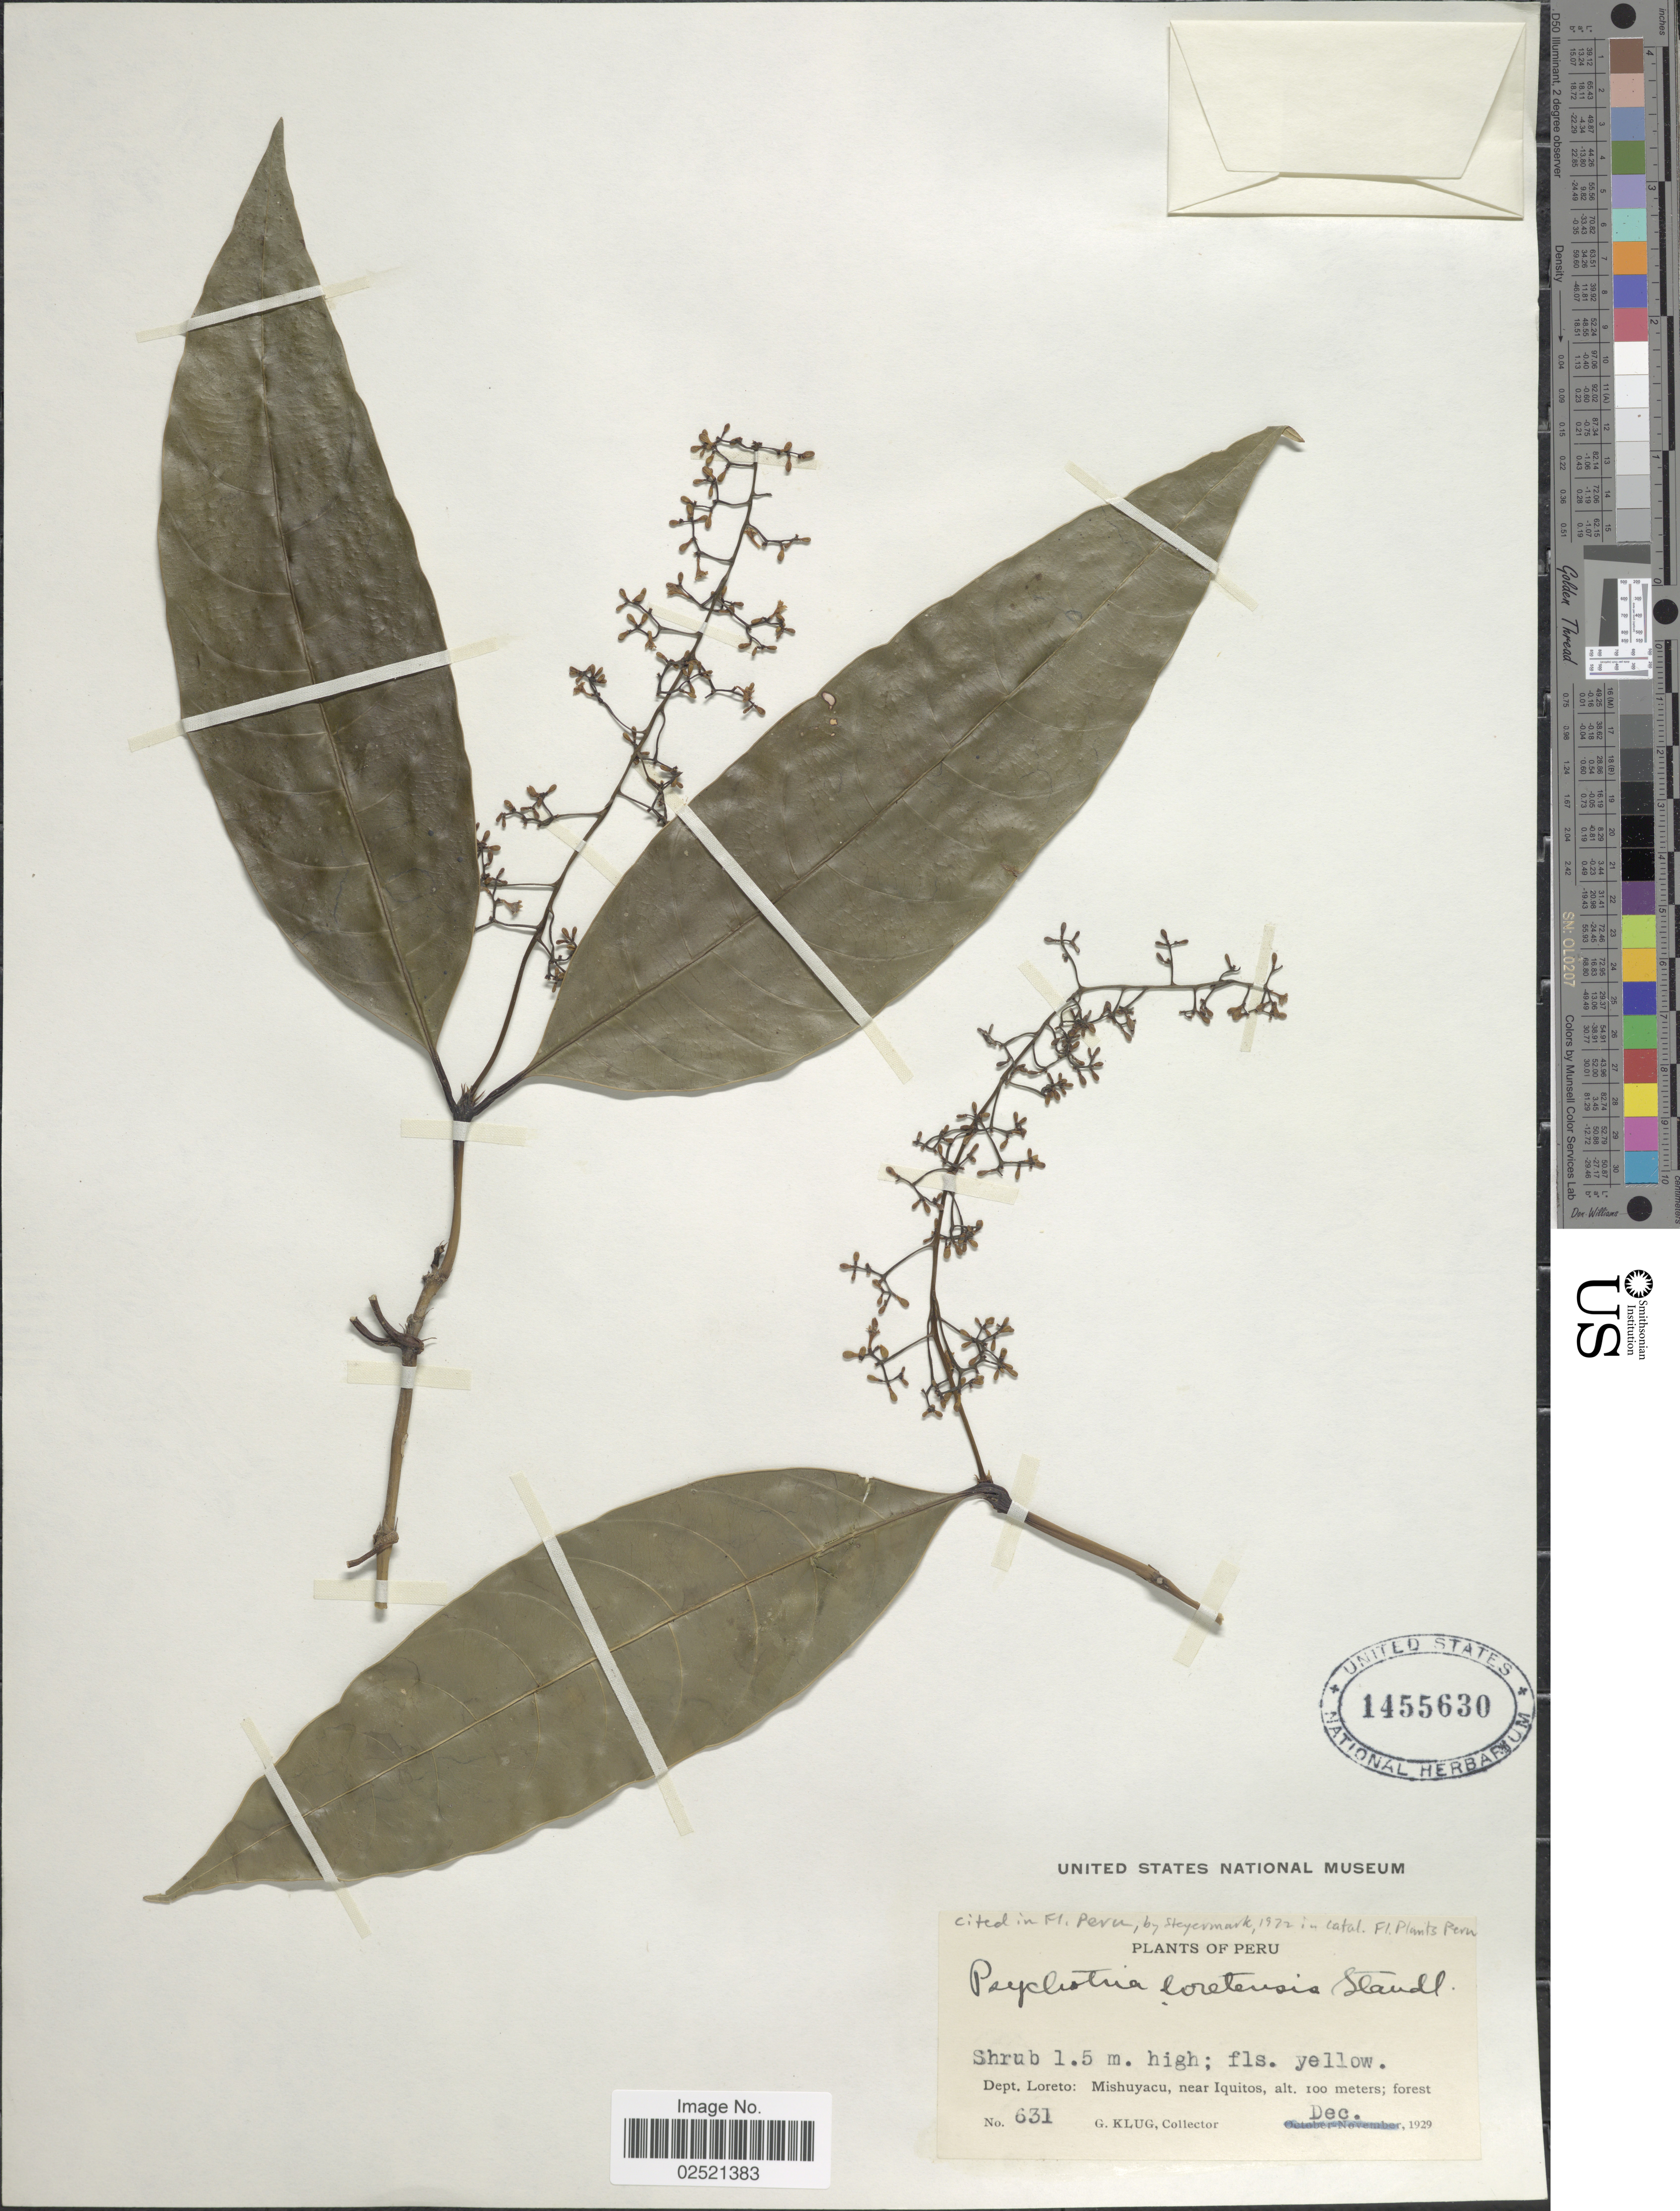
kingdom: Plantae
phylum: Tracheophyta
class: Magnoliopsida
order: Gentianales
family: Rubiaceae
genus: Psychotria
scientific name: Psychotria loretensis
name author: Standl.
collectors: G. Klug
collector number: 631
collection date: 1929-12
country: Peru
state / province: Loreto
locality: Mishuyacu, near Iquitos.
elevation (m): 100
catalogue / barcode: US 1455630